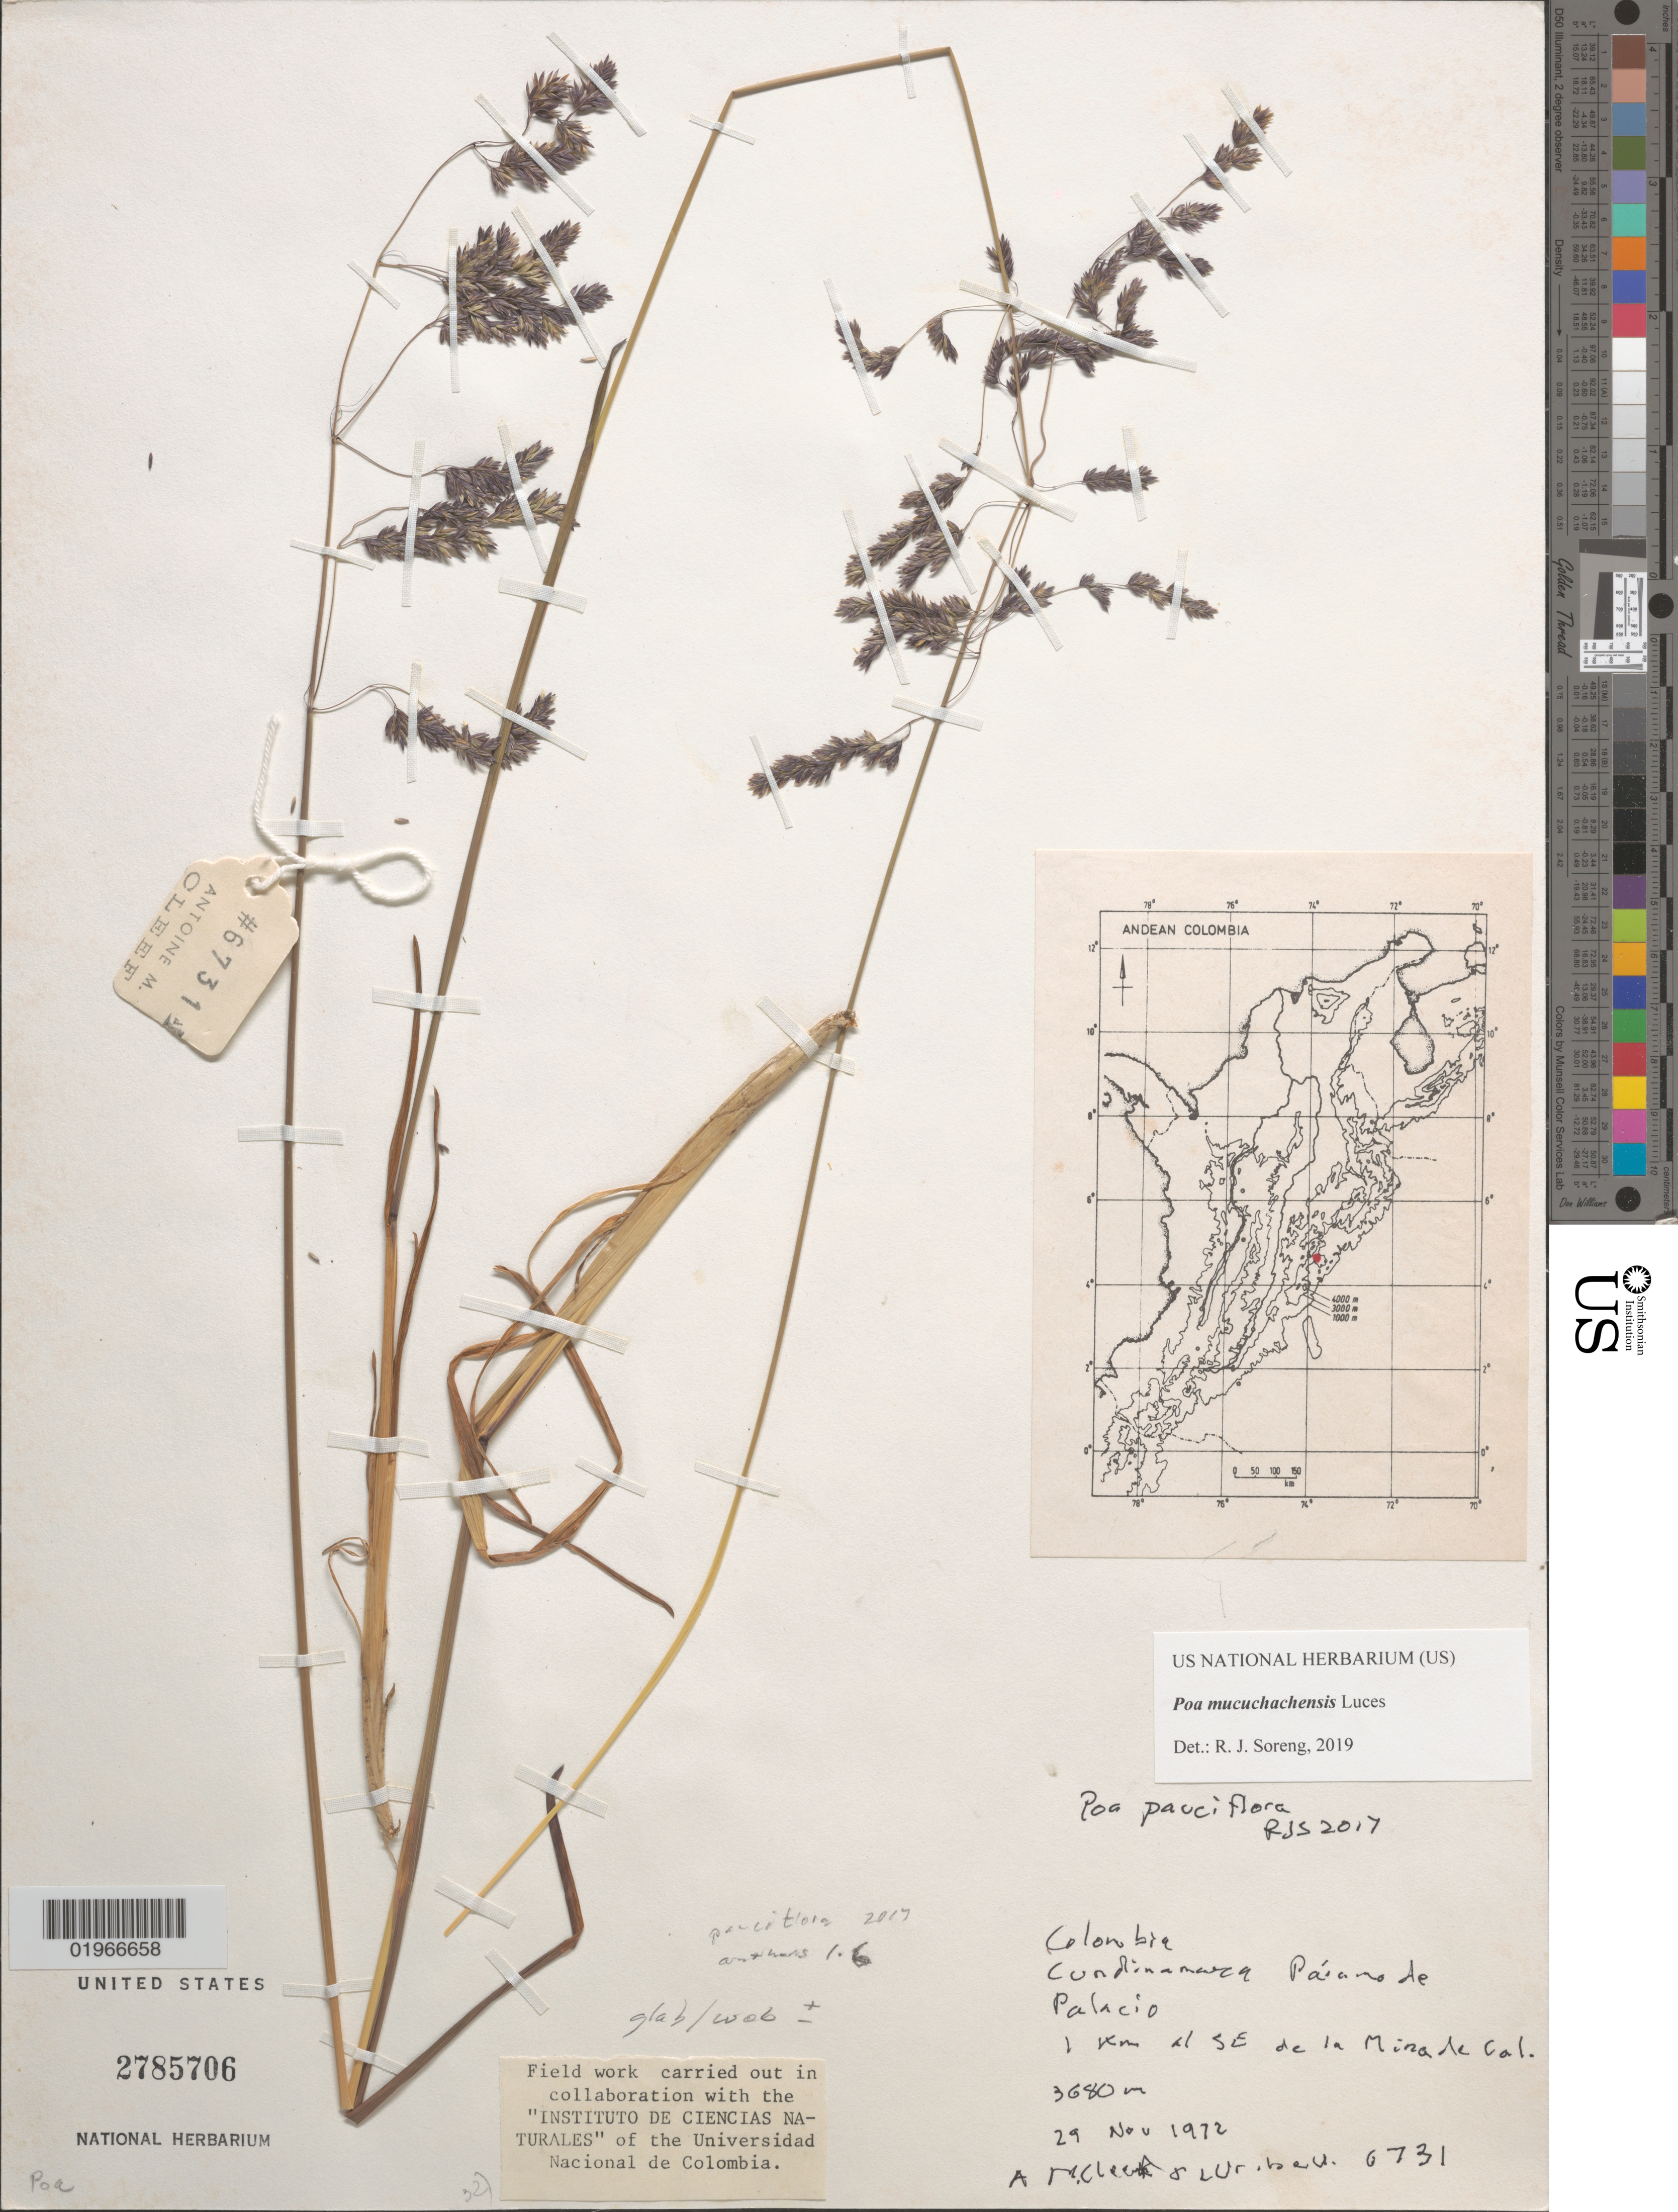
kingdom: Plantae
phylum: Tracheophyta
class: Liliopsida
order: Poales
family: Poaceae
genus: Poa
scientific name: Poa mucuchachensis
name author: Luces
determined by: Soreng, Robert J., Research Associate (BOT), Smithsonian Institution - National Museum of Natural History (UNITED STATES)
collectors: A. M. Cleef & U. Uribe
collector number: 6731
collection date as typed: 29 Nov 1972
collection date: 1972-11-29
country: Colombia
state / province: Cundinamarca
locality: Páramo de Palacio. 1 km al SE de la Mina de Cal.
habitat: Páramo.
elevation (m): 3680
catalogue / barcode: US 2785706